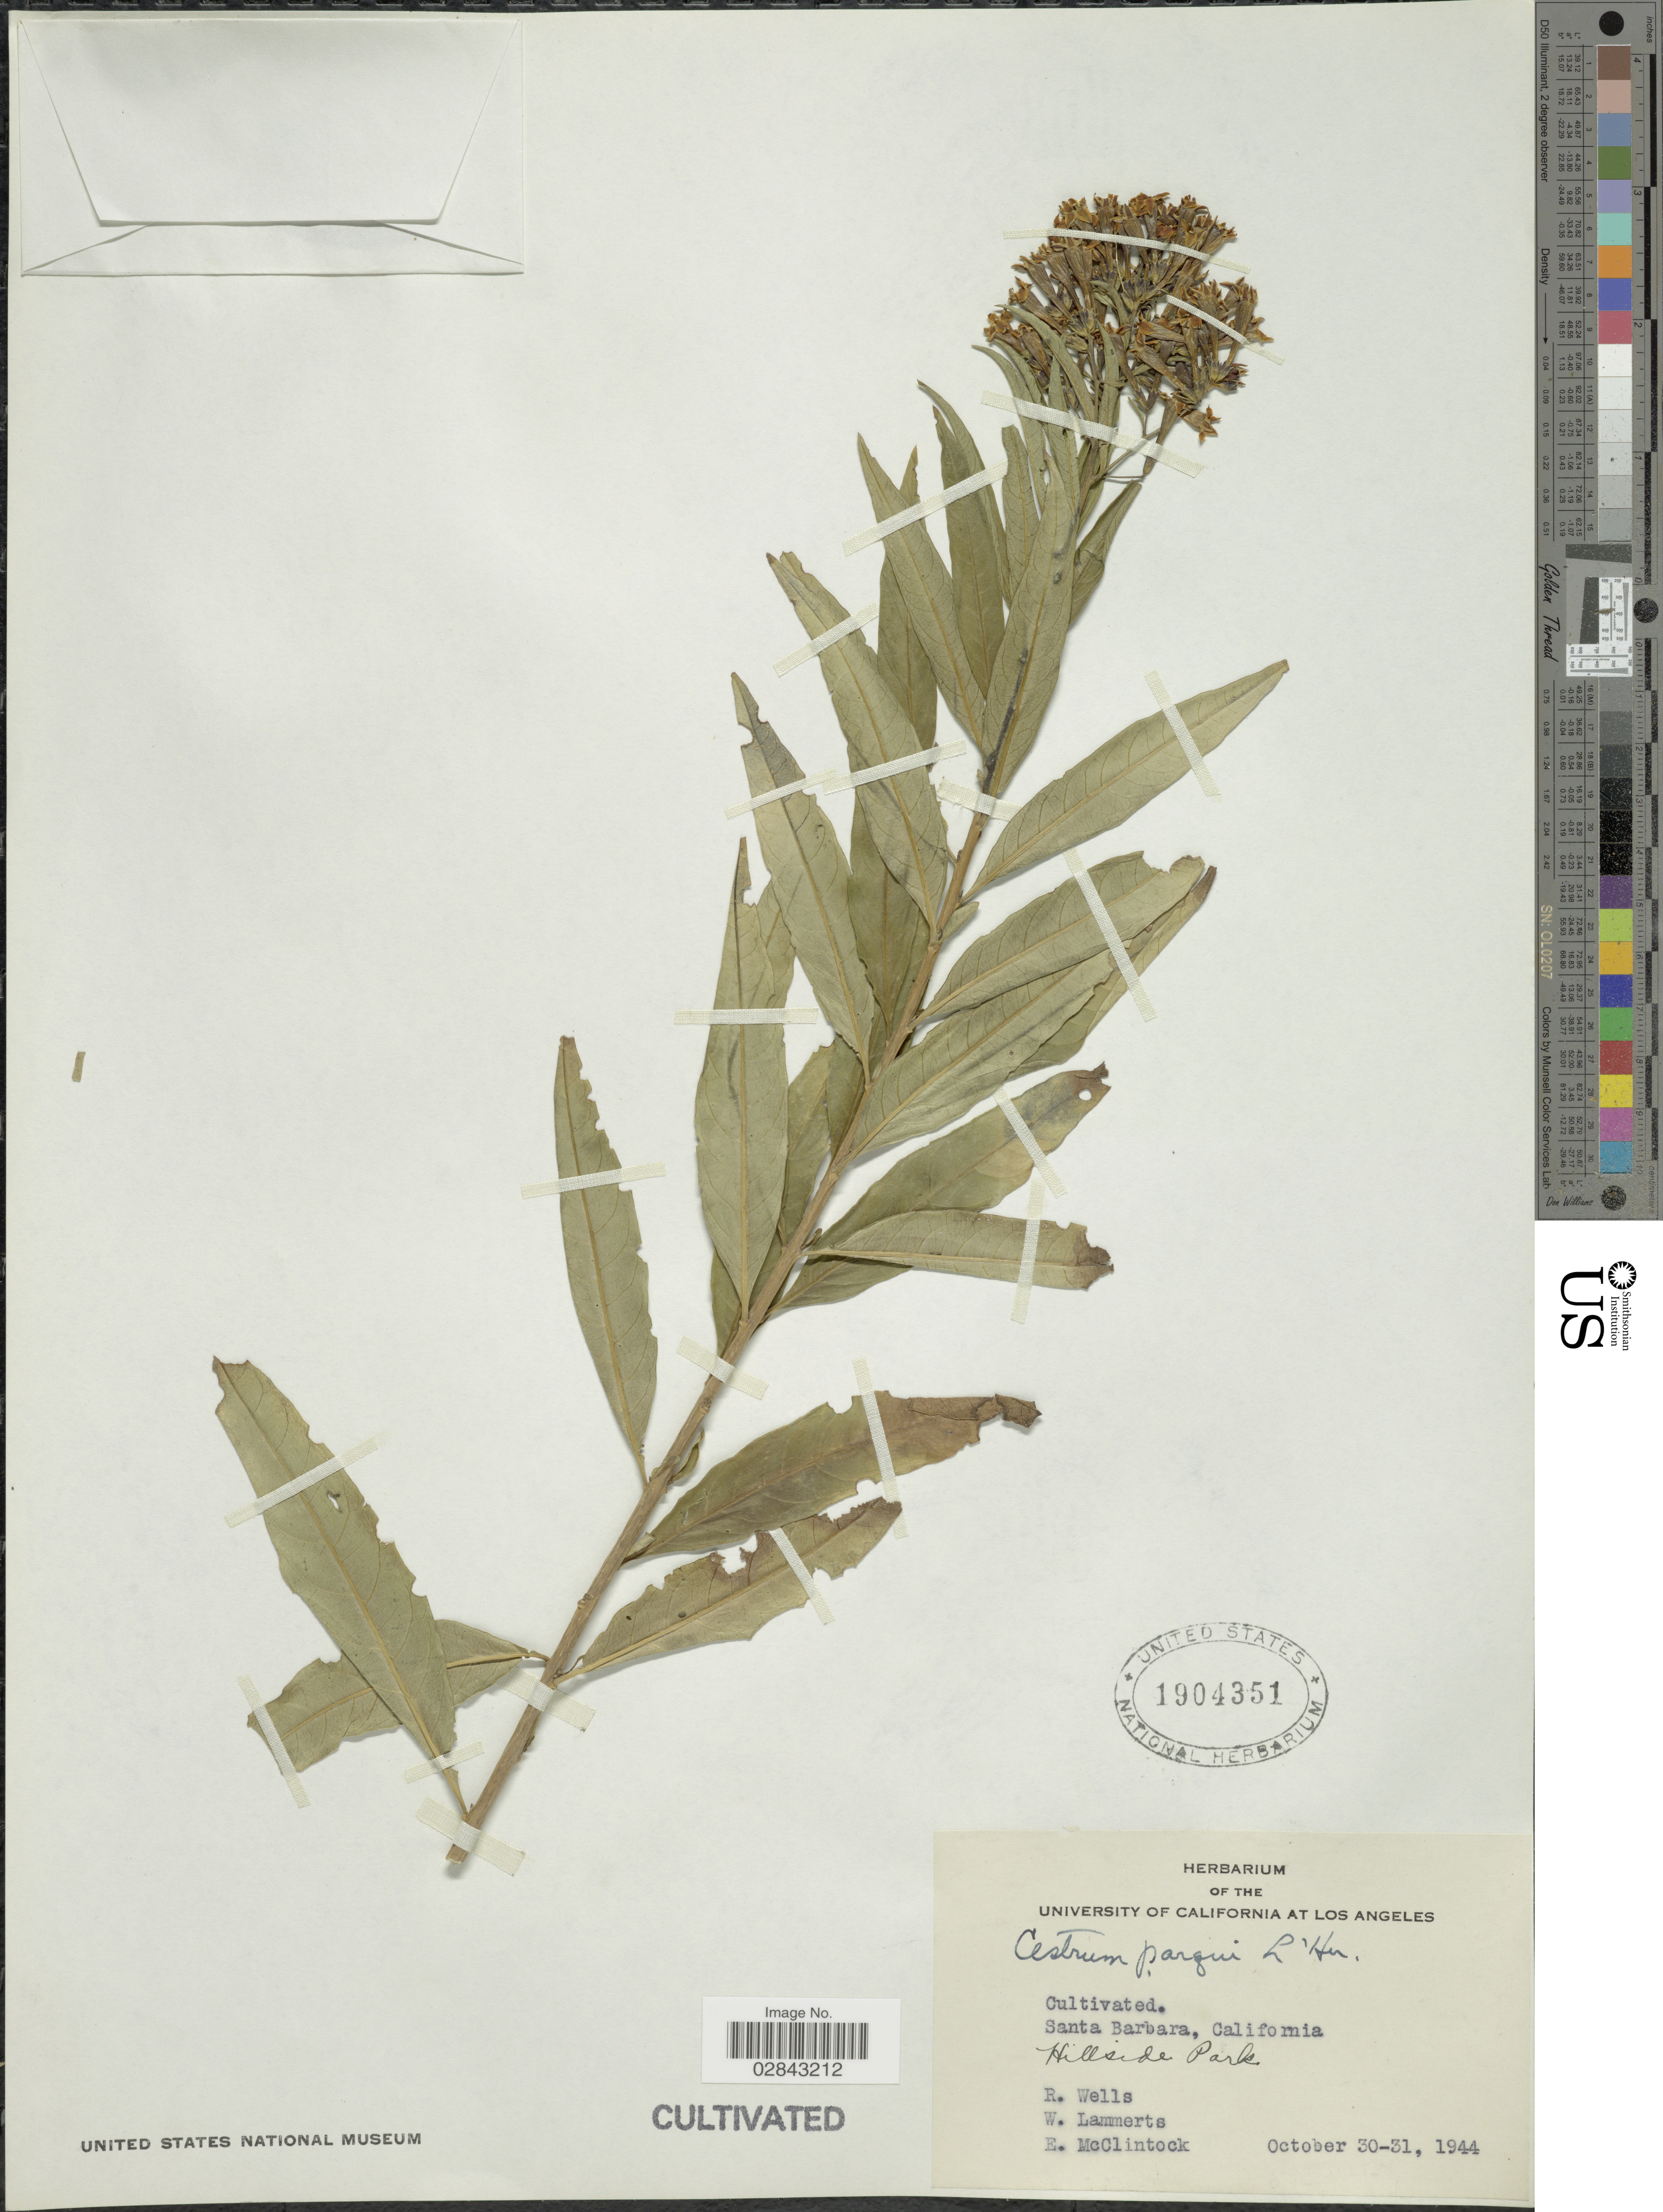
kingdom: Plantae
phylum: Tracheophyta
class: Magnoliopsida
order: Solanales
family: Solanaceae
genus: Cestrum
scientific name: Cestrum parqui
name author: L'Hér.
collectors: R. Wells, W. Lammerts & E. McClintock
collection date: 1944-10-30/1944-10-31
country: United States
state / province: California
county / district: Santa Barbara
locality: Santa Barbara. Hillside Park.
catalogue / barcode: US 1904351